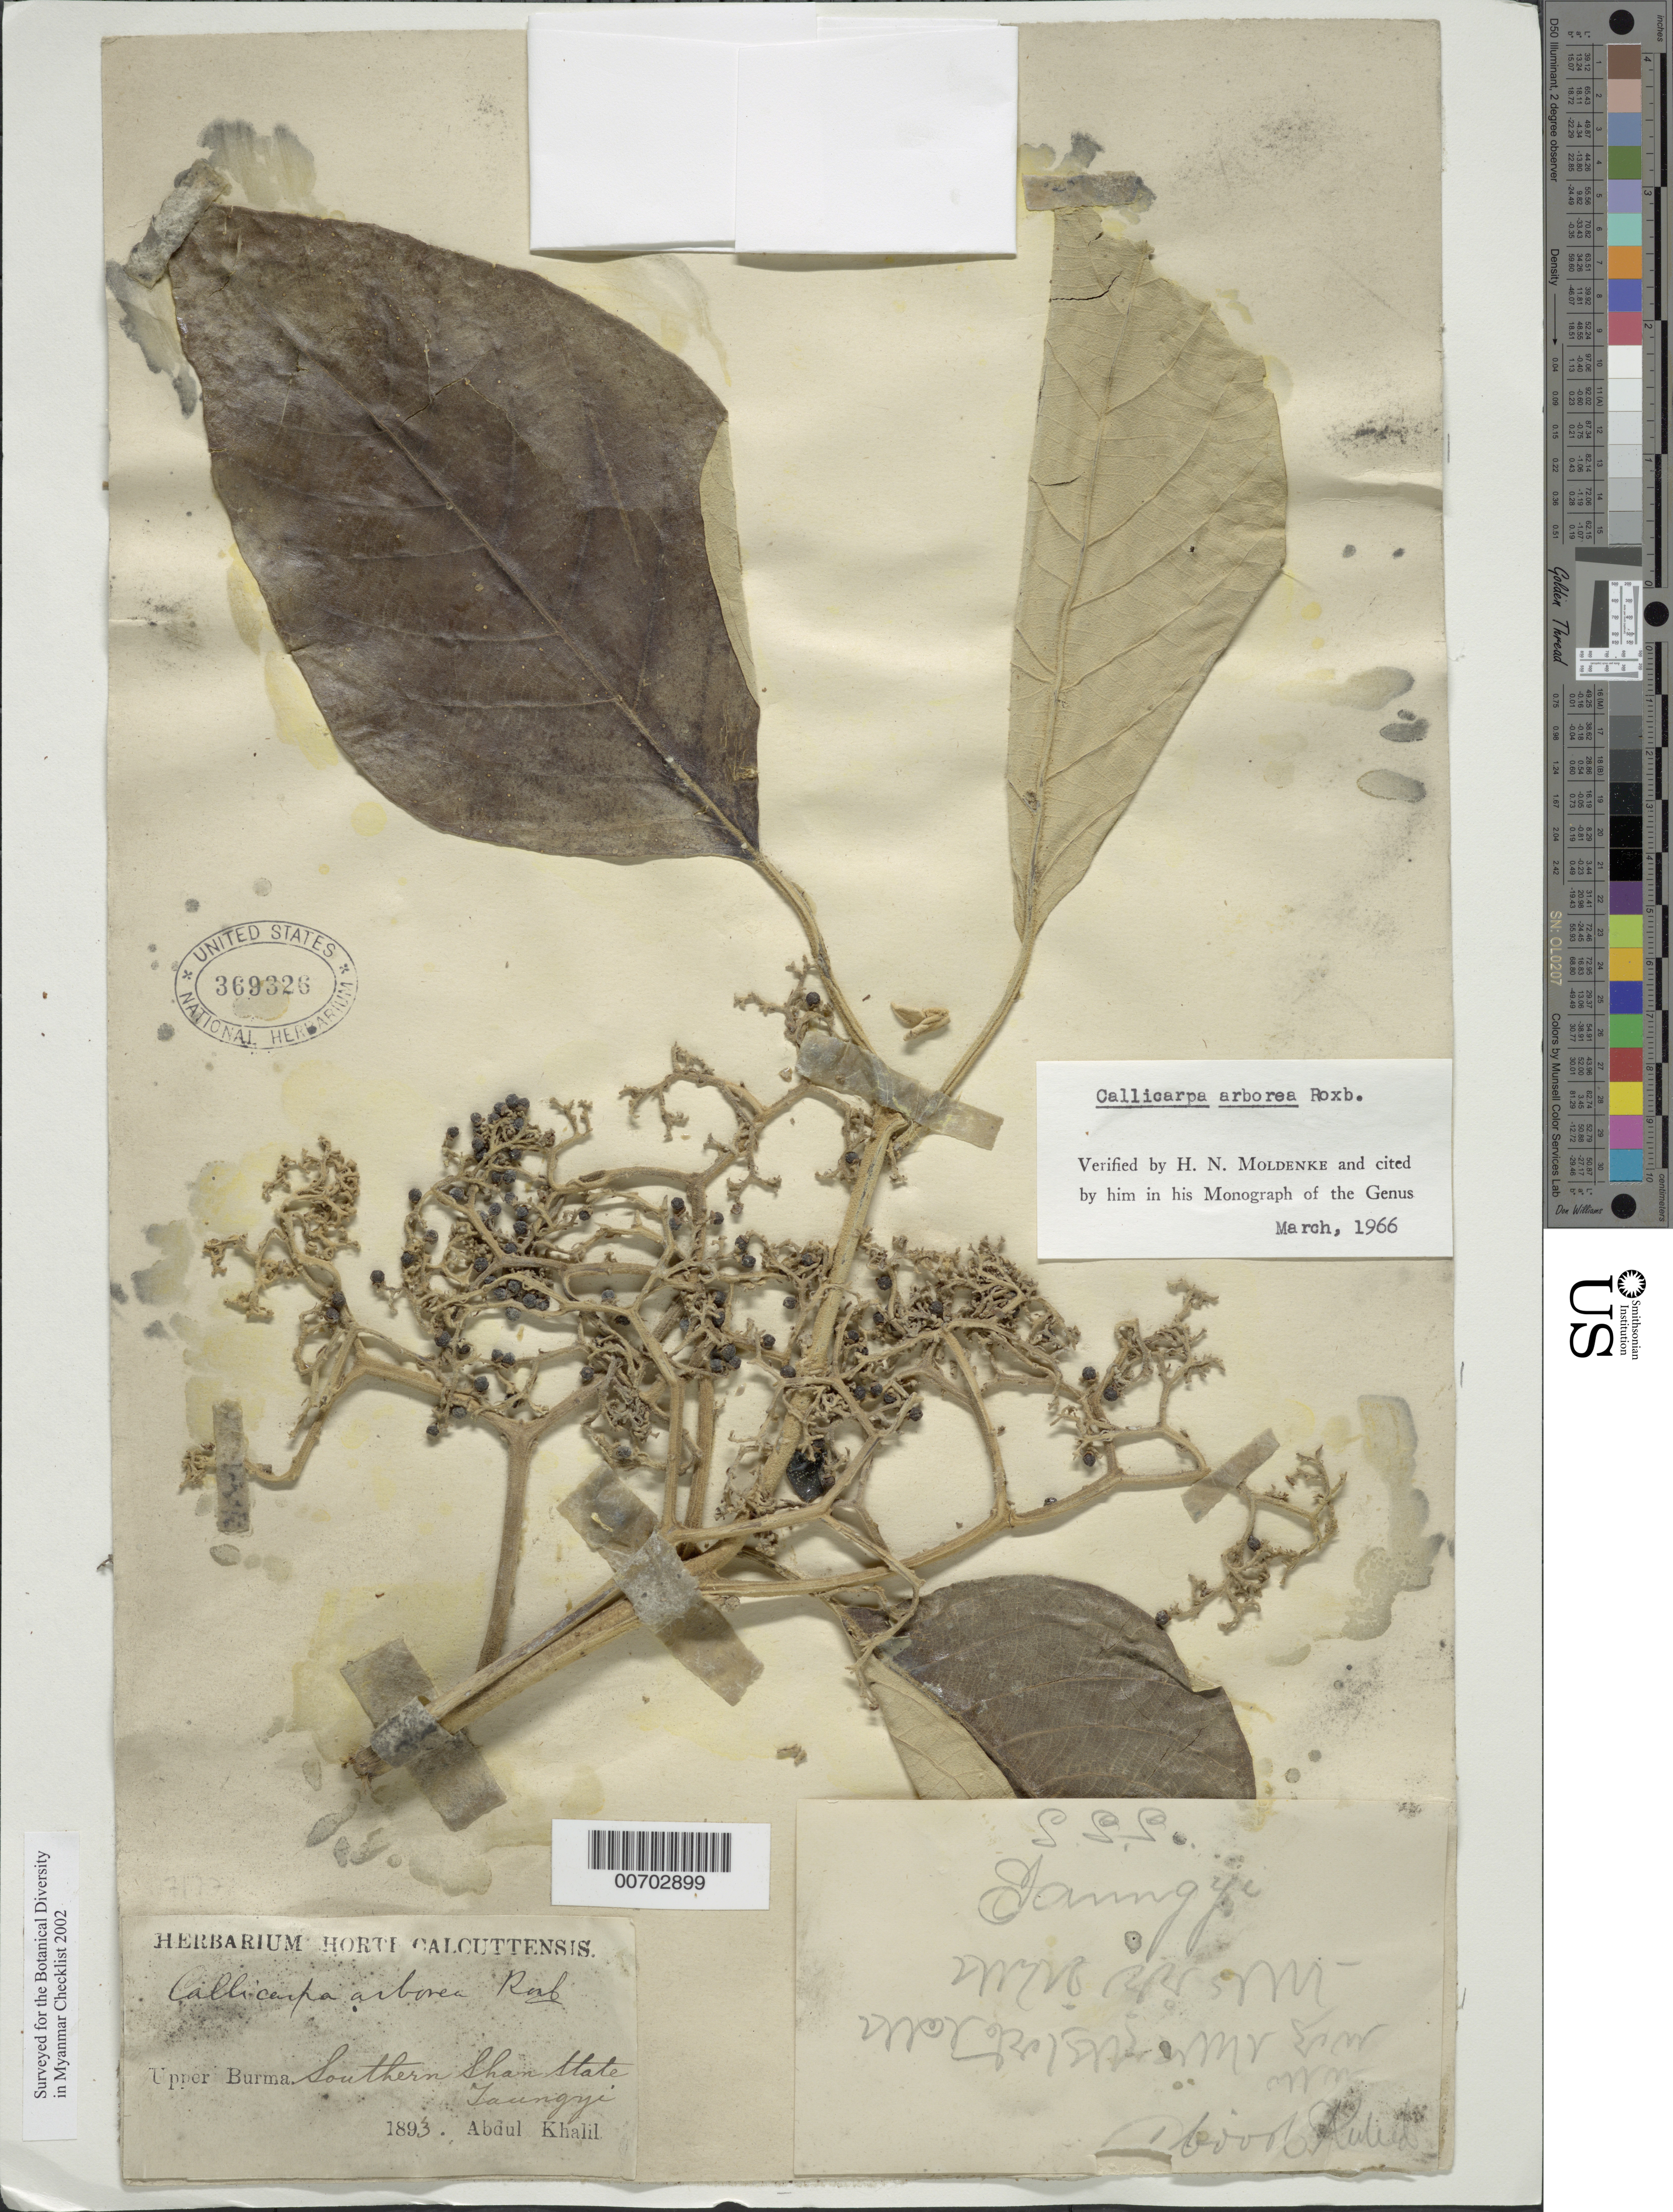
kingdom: Plantae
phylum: Tracheophyta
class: Magnoliopsida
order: Lamiales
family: Lamiaceae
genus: Callicarpa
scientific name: Callicarpa arborea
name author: Roxb.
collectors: A. Khalil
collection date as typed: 1893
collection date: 1893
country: Myanmar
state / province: Shan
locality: Southern Shan States, Taunggyi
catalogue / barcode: US 369326